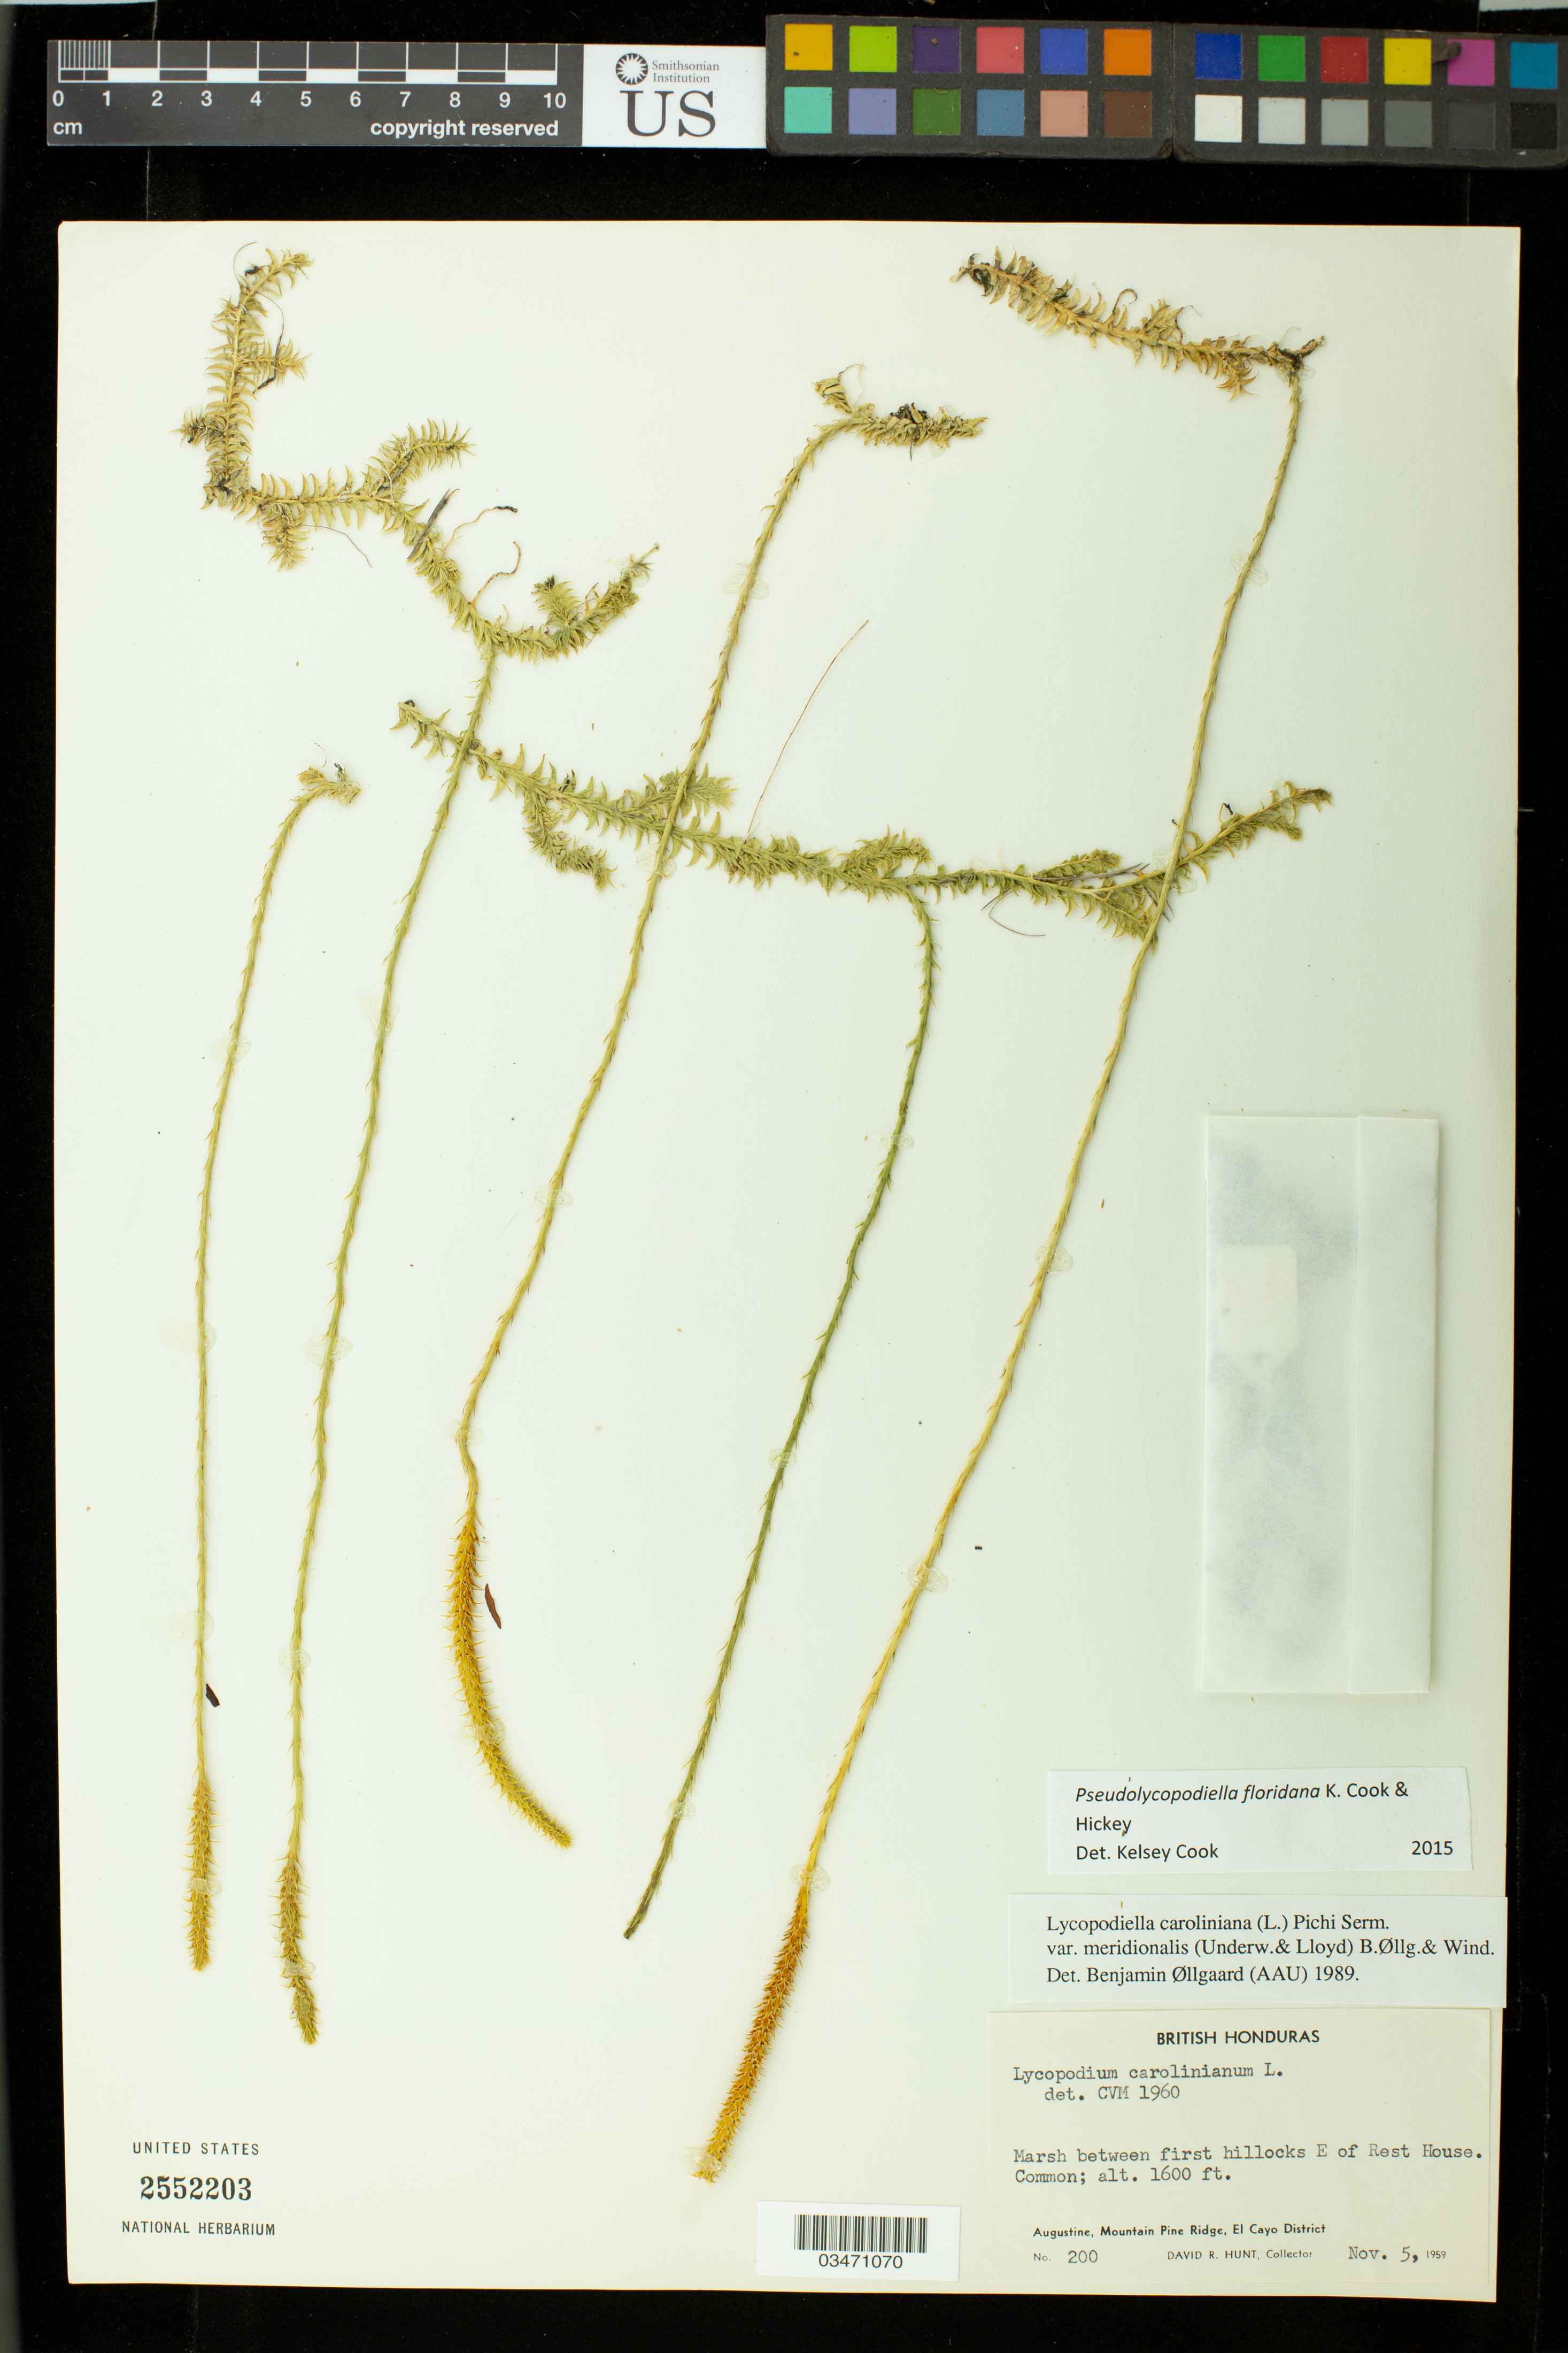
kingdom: Plantae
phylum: Tracheophyta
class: Lycopodiopsida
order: Lycopodiales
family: Lycopodiaceae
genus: Pseudolycopodiella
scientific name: Pseudolycopodiella floridanum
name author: K. Cook & Hickey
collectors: D. R. Hunt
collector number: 200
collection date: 1959-11-05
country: Belize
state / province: Cayo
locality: British Honduras, Augustine, Mountain Pine Ridge, El Cayo District, E of Rest House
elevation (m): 488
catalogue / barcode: US 2552203